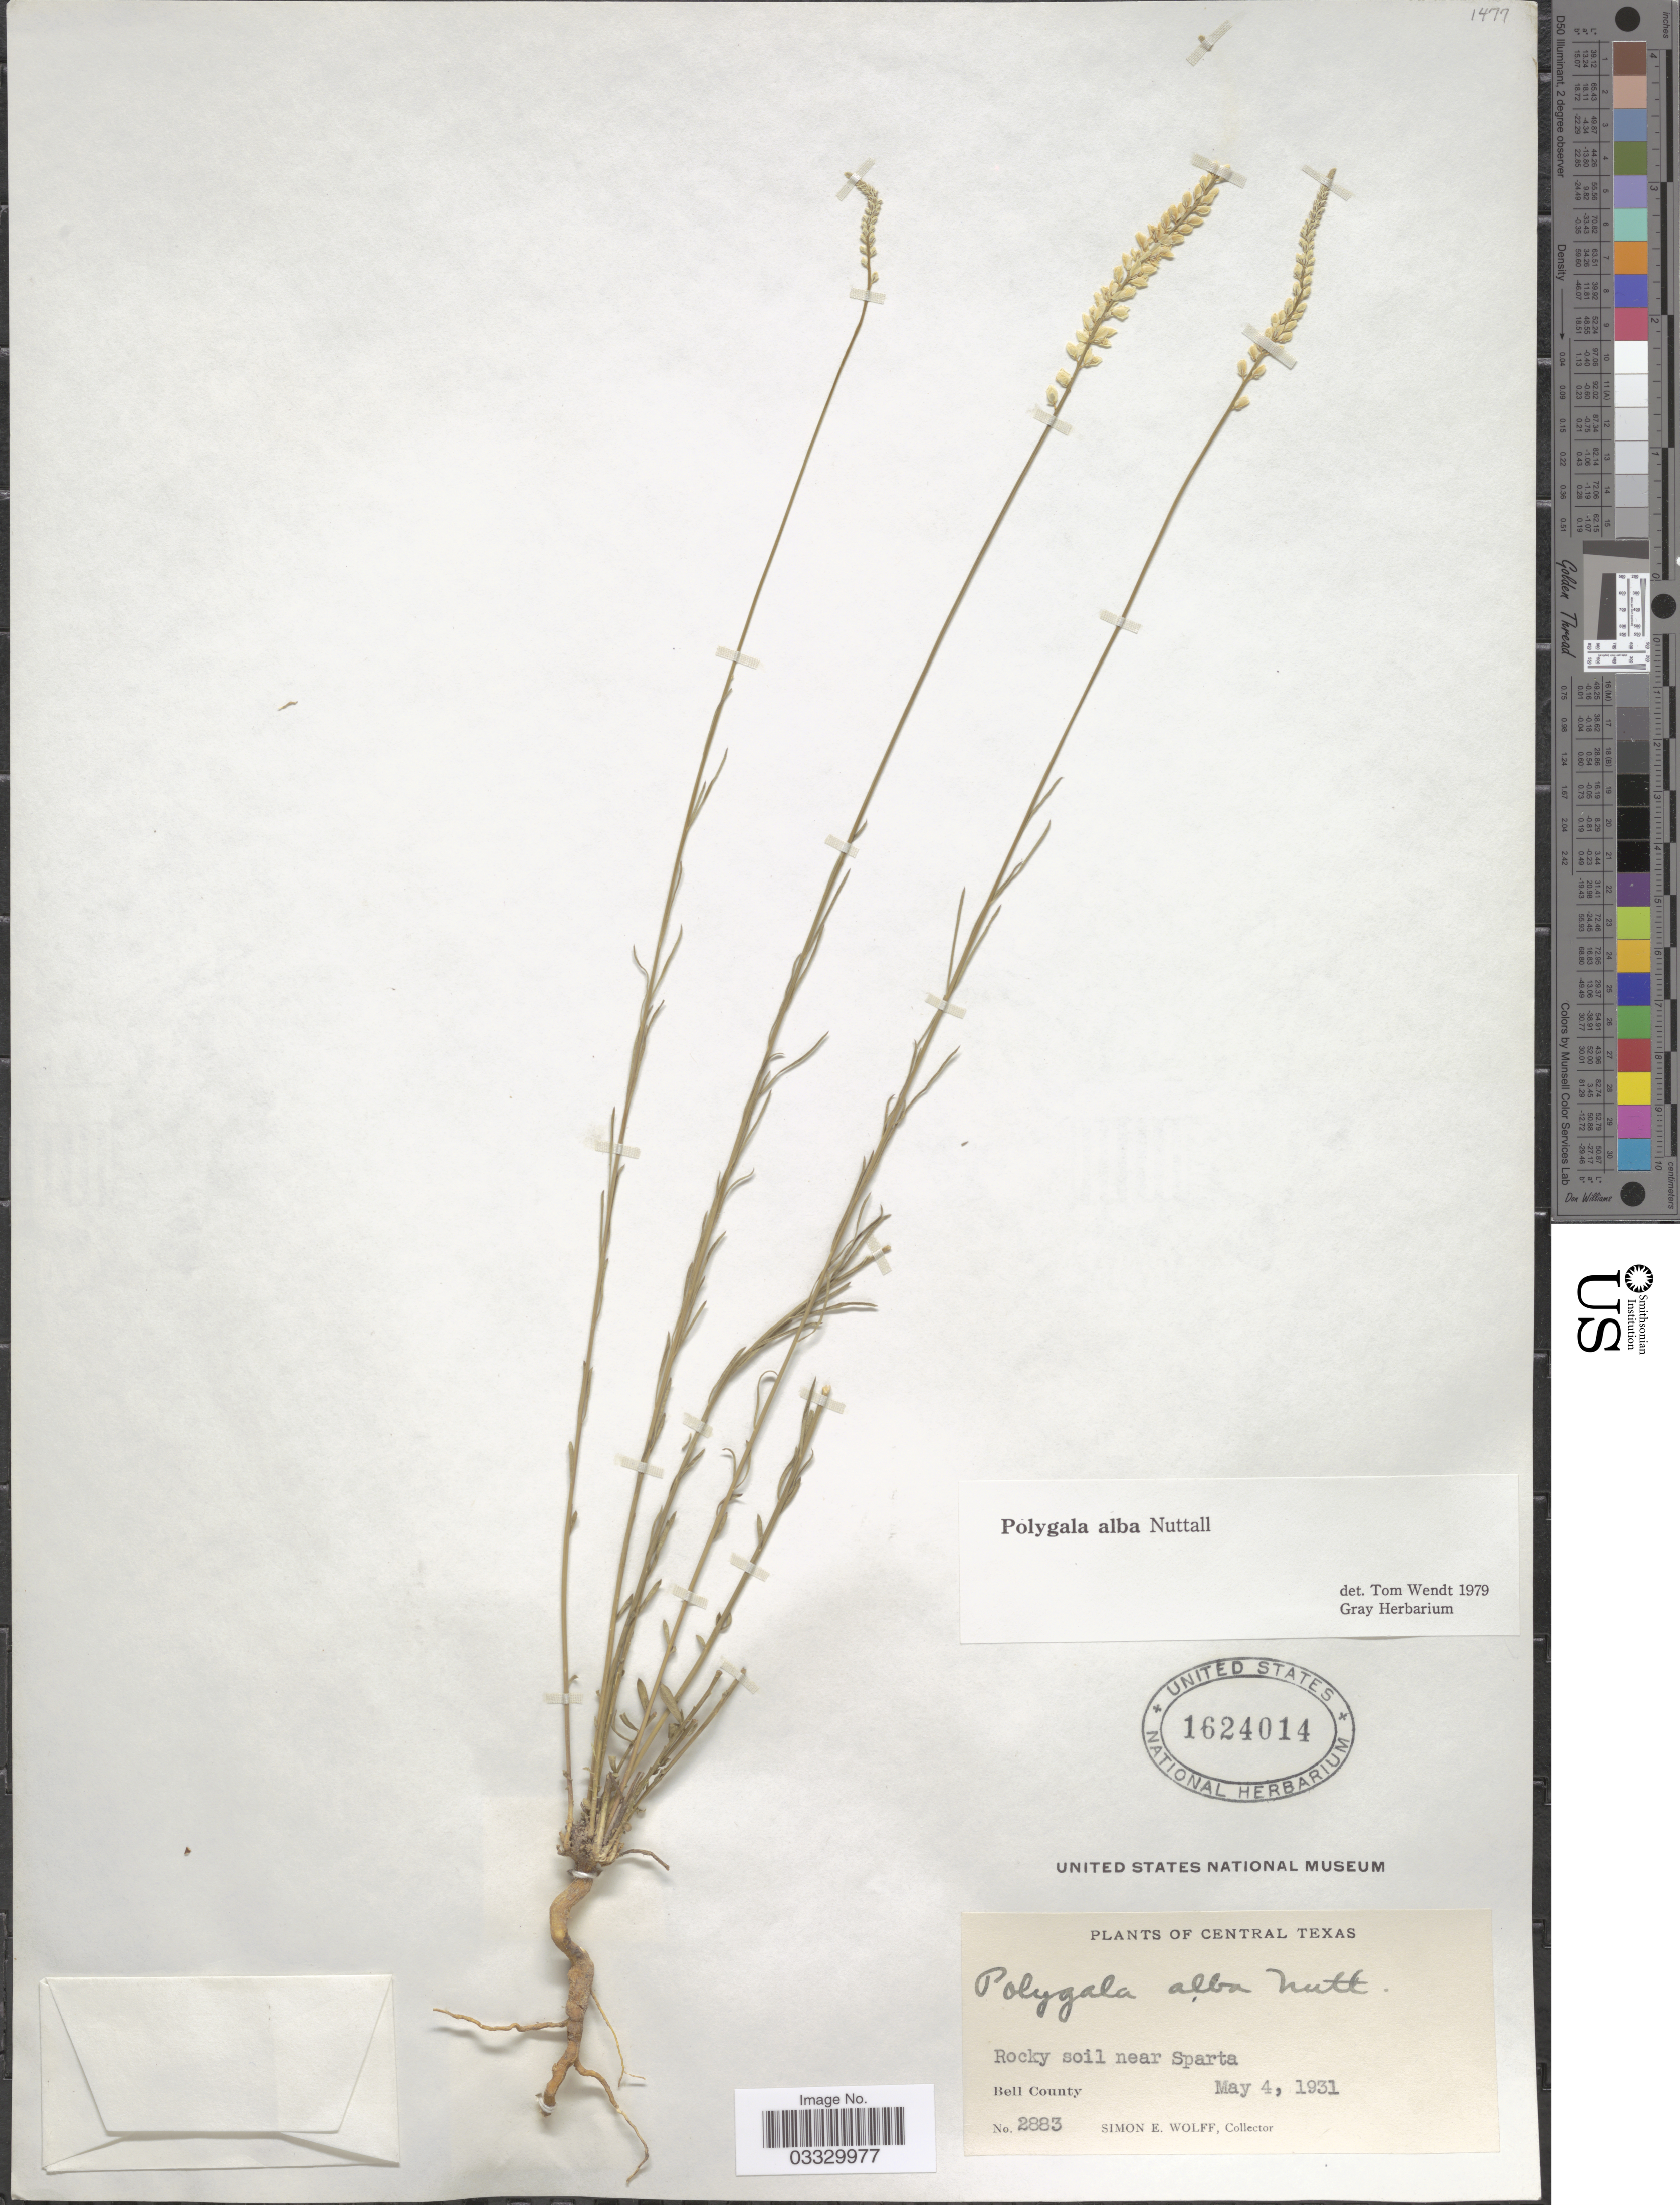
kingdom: Plantae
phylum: Tracheophyta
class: Magnoliopsida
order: Fabales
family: Polygalaceae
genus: Polygala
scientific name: Polygala alba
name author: Nutt.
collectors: S. E. Wolff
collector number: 2883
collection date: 1931-05-04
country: United States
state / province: Texas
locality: Central Texas. Rocky soil near Sparta. Bell County.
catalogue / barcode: US 1624014